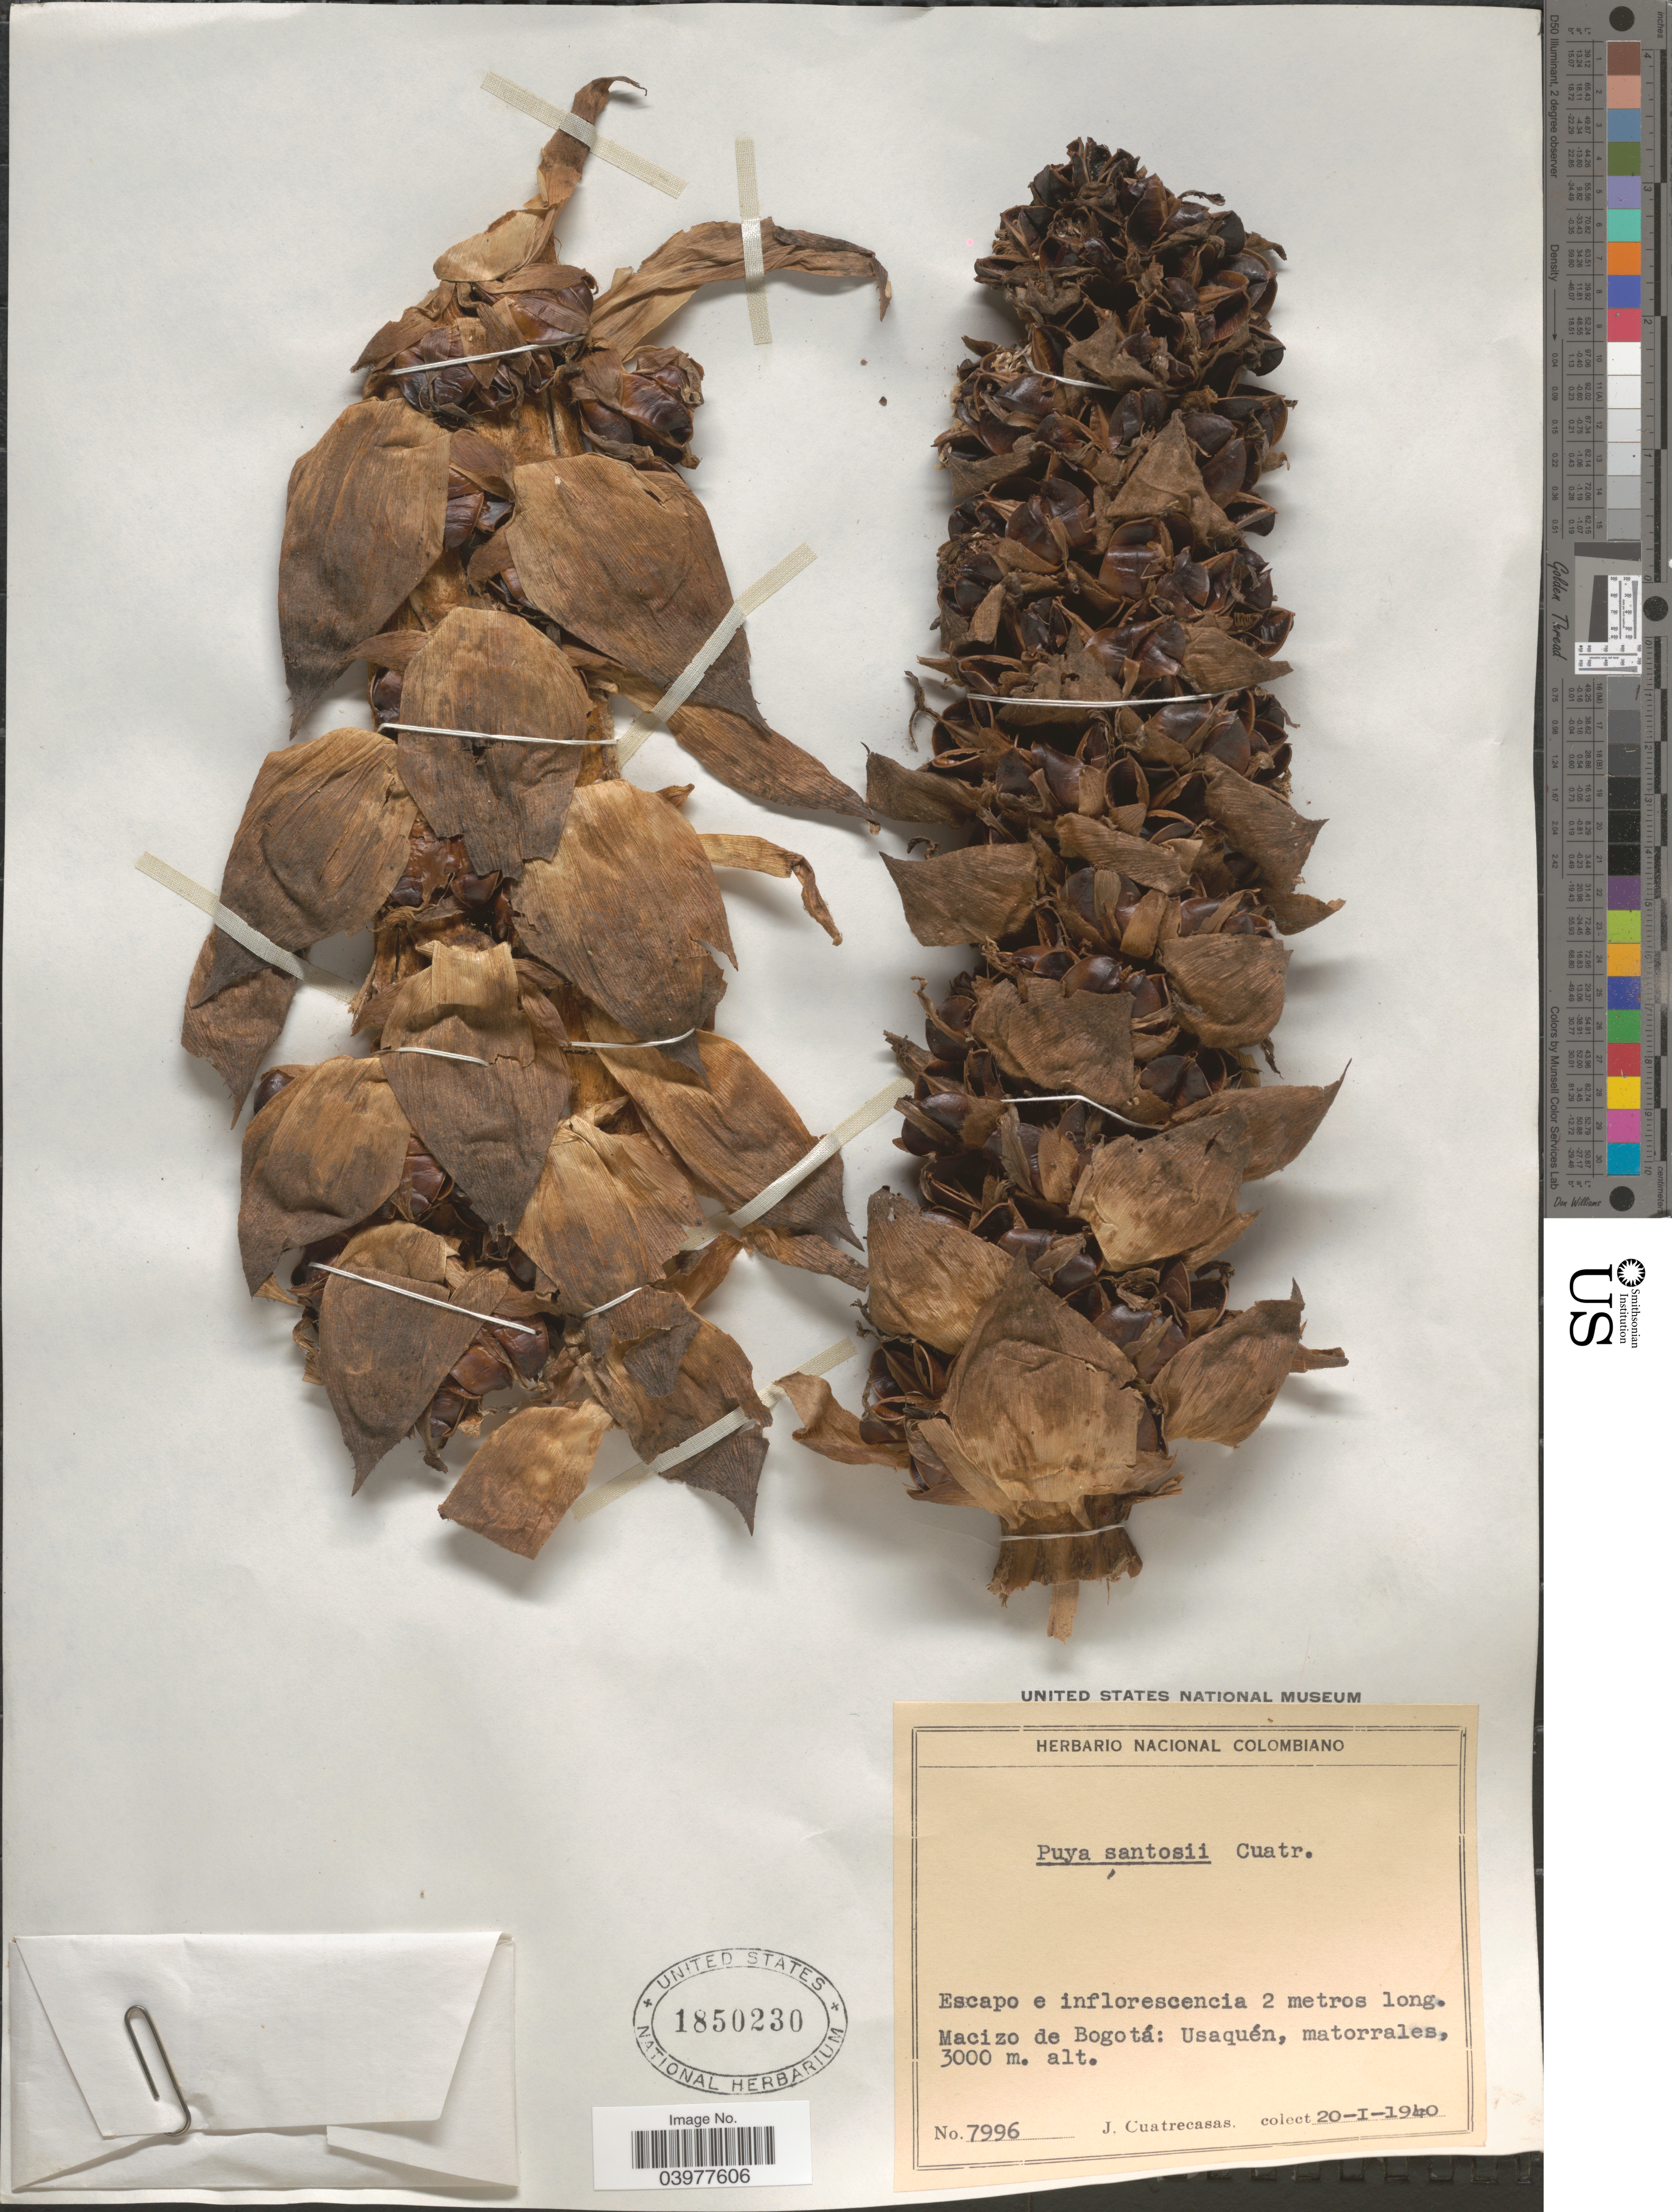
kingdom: Plantae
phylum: Tracheophyta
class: Liliopsida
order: Poales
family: Bromeliaceae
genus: Puya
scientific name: Puya santosii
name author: Cuatrec.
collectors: J. Cuatrecasas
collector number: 7996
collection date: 1940-01-20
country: Colombia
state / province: Bogota D.C.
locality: Macizo de Bogotá: Usaquén, matorrales.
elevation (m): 3000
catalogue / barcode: US 1850230